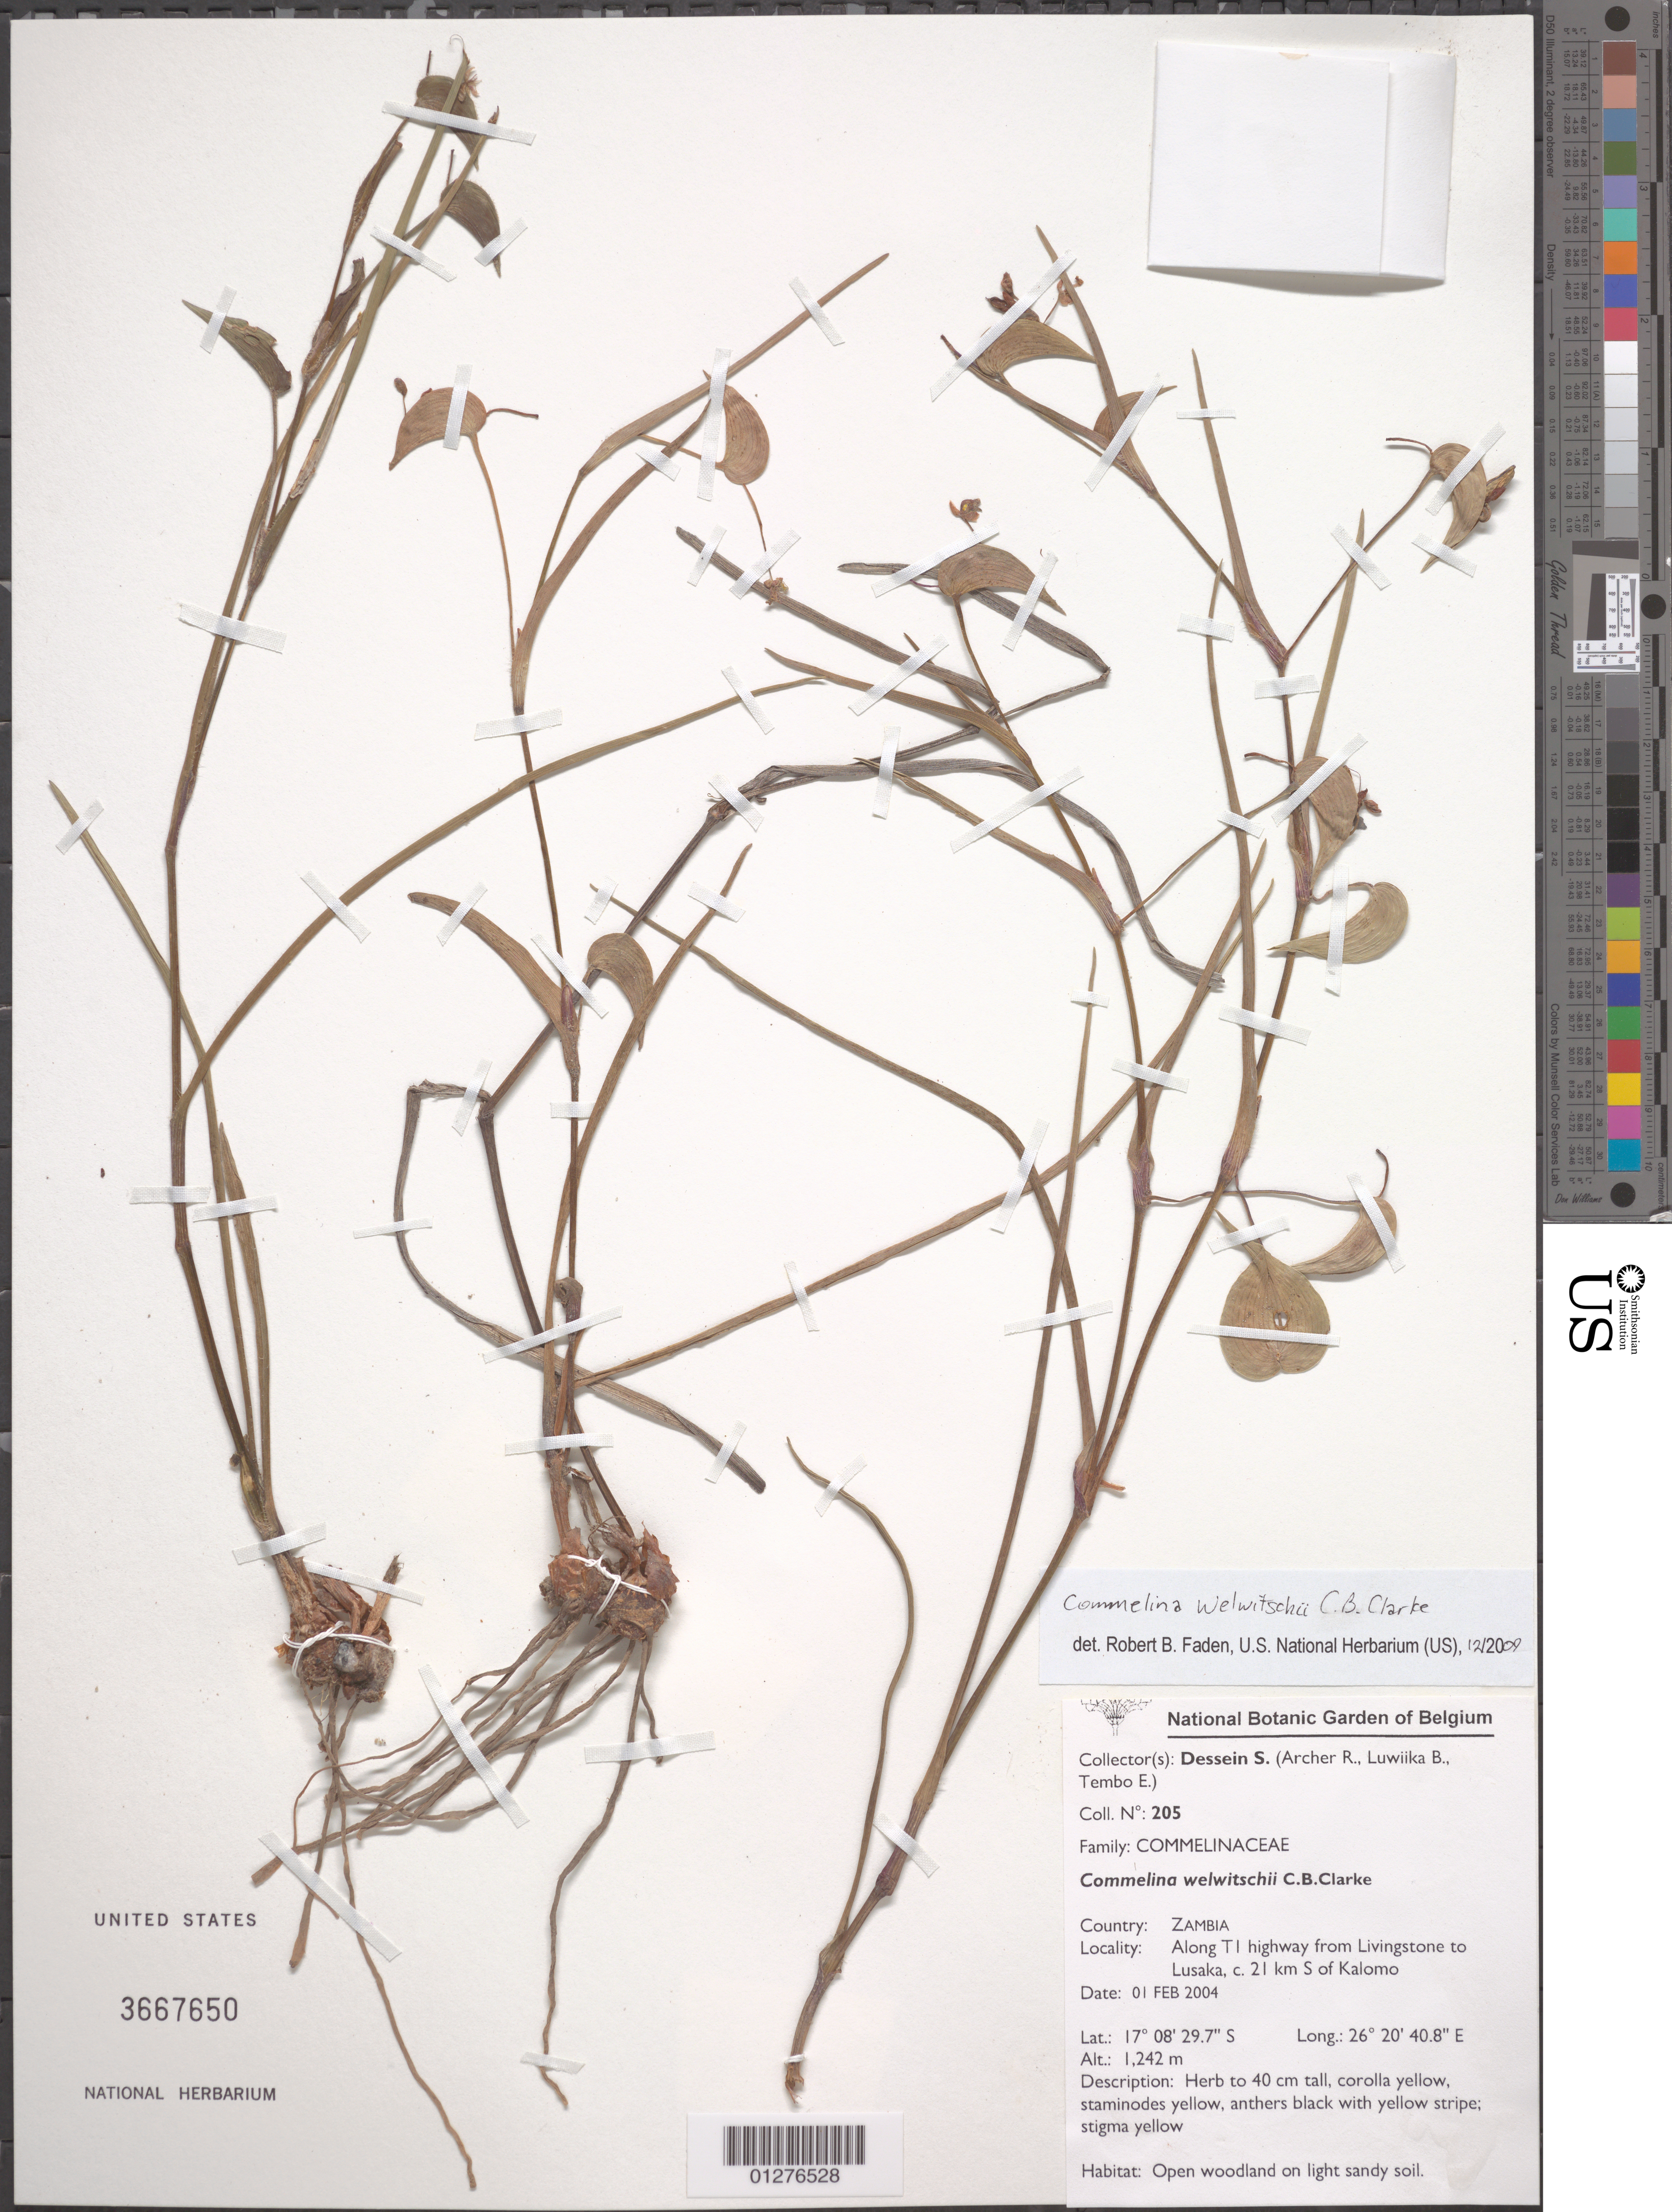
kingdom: Plantae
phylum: Tracheophyta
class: Liliopsida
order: Commelinales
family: Commelinaceae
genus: Commelina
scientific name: Commelina welwitschii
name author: C.B. Clarke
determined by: Faden, Robert B., (US), Smithsonian Institution - National Museum of Natural History (UNITED STATES)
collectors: S. Dessein et al.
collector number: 205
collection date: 2004-02-01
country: Zambia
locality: Along TI highway from Livingstone to Lusaka, c. 21 km S of Kalomo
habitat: Open woodland on light sandy soil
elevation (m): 1242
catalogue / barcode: US 3667650